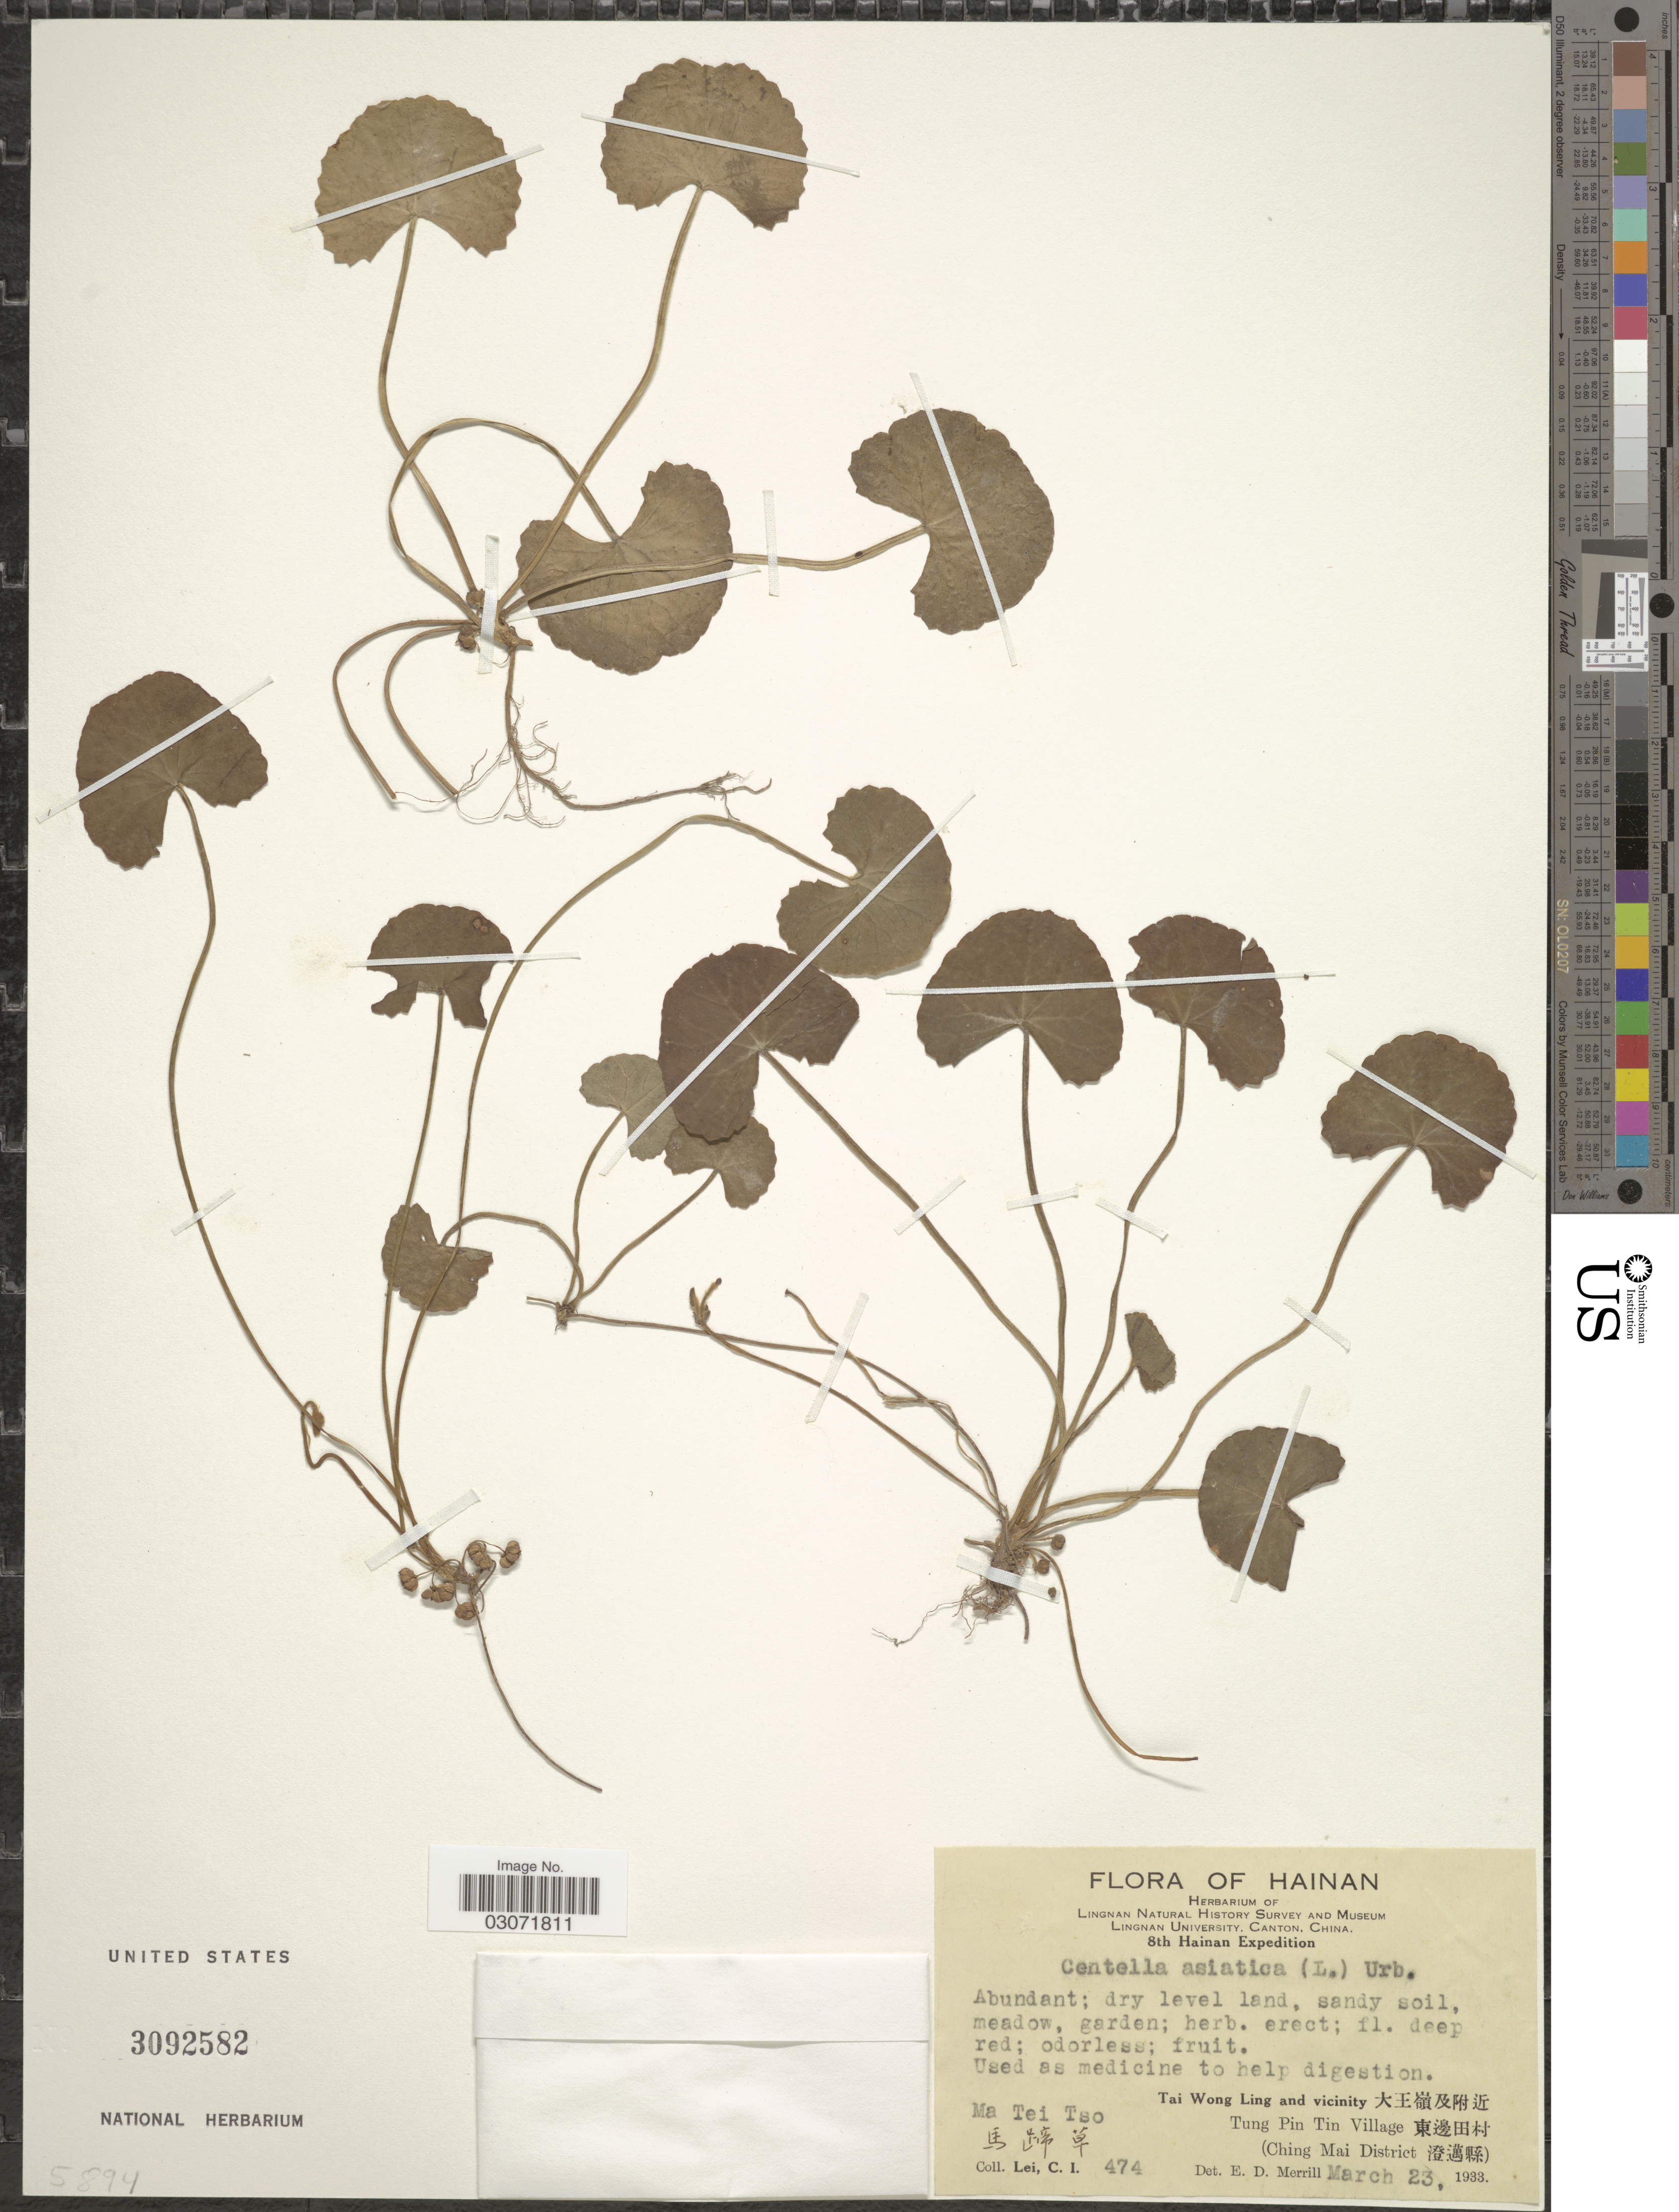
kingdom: Plantae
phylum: Tracheophyta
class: Magnoliopsida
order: Apiales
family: Apiaceae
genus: Centella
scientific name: Centella asiatica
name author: (L.) Urb.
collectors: C. I. Lei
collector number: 474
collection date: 1933-03-23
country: China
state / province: Hainan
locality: Tai Wong Ling and vicinity. Tung Pin Tin Village. (Ching Mai District). Ma Tei Tso.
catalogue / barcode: US 3092582